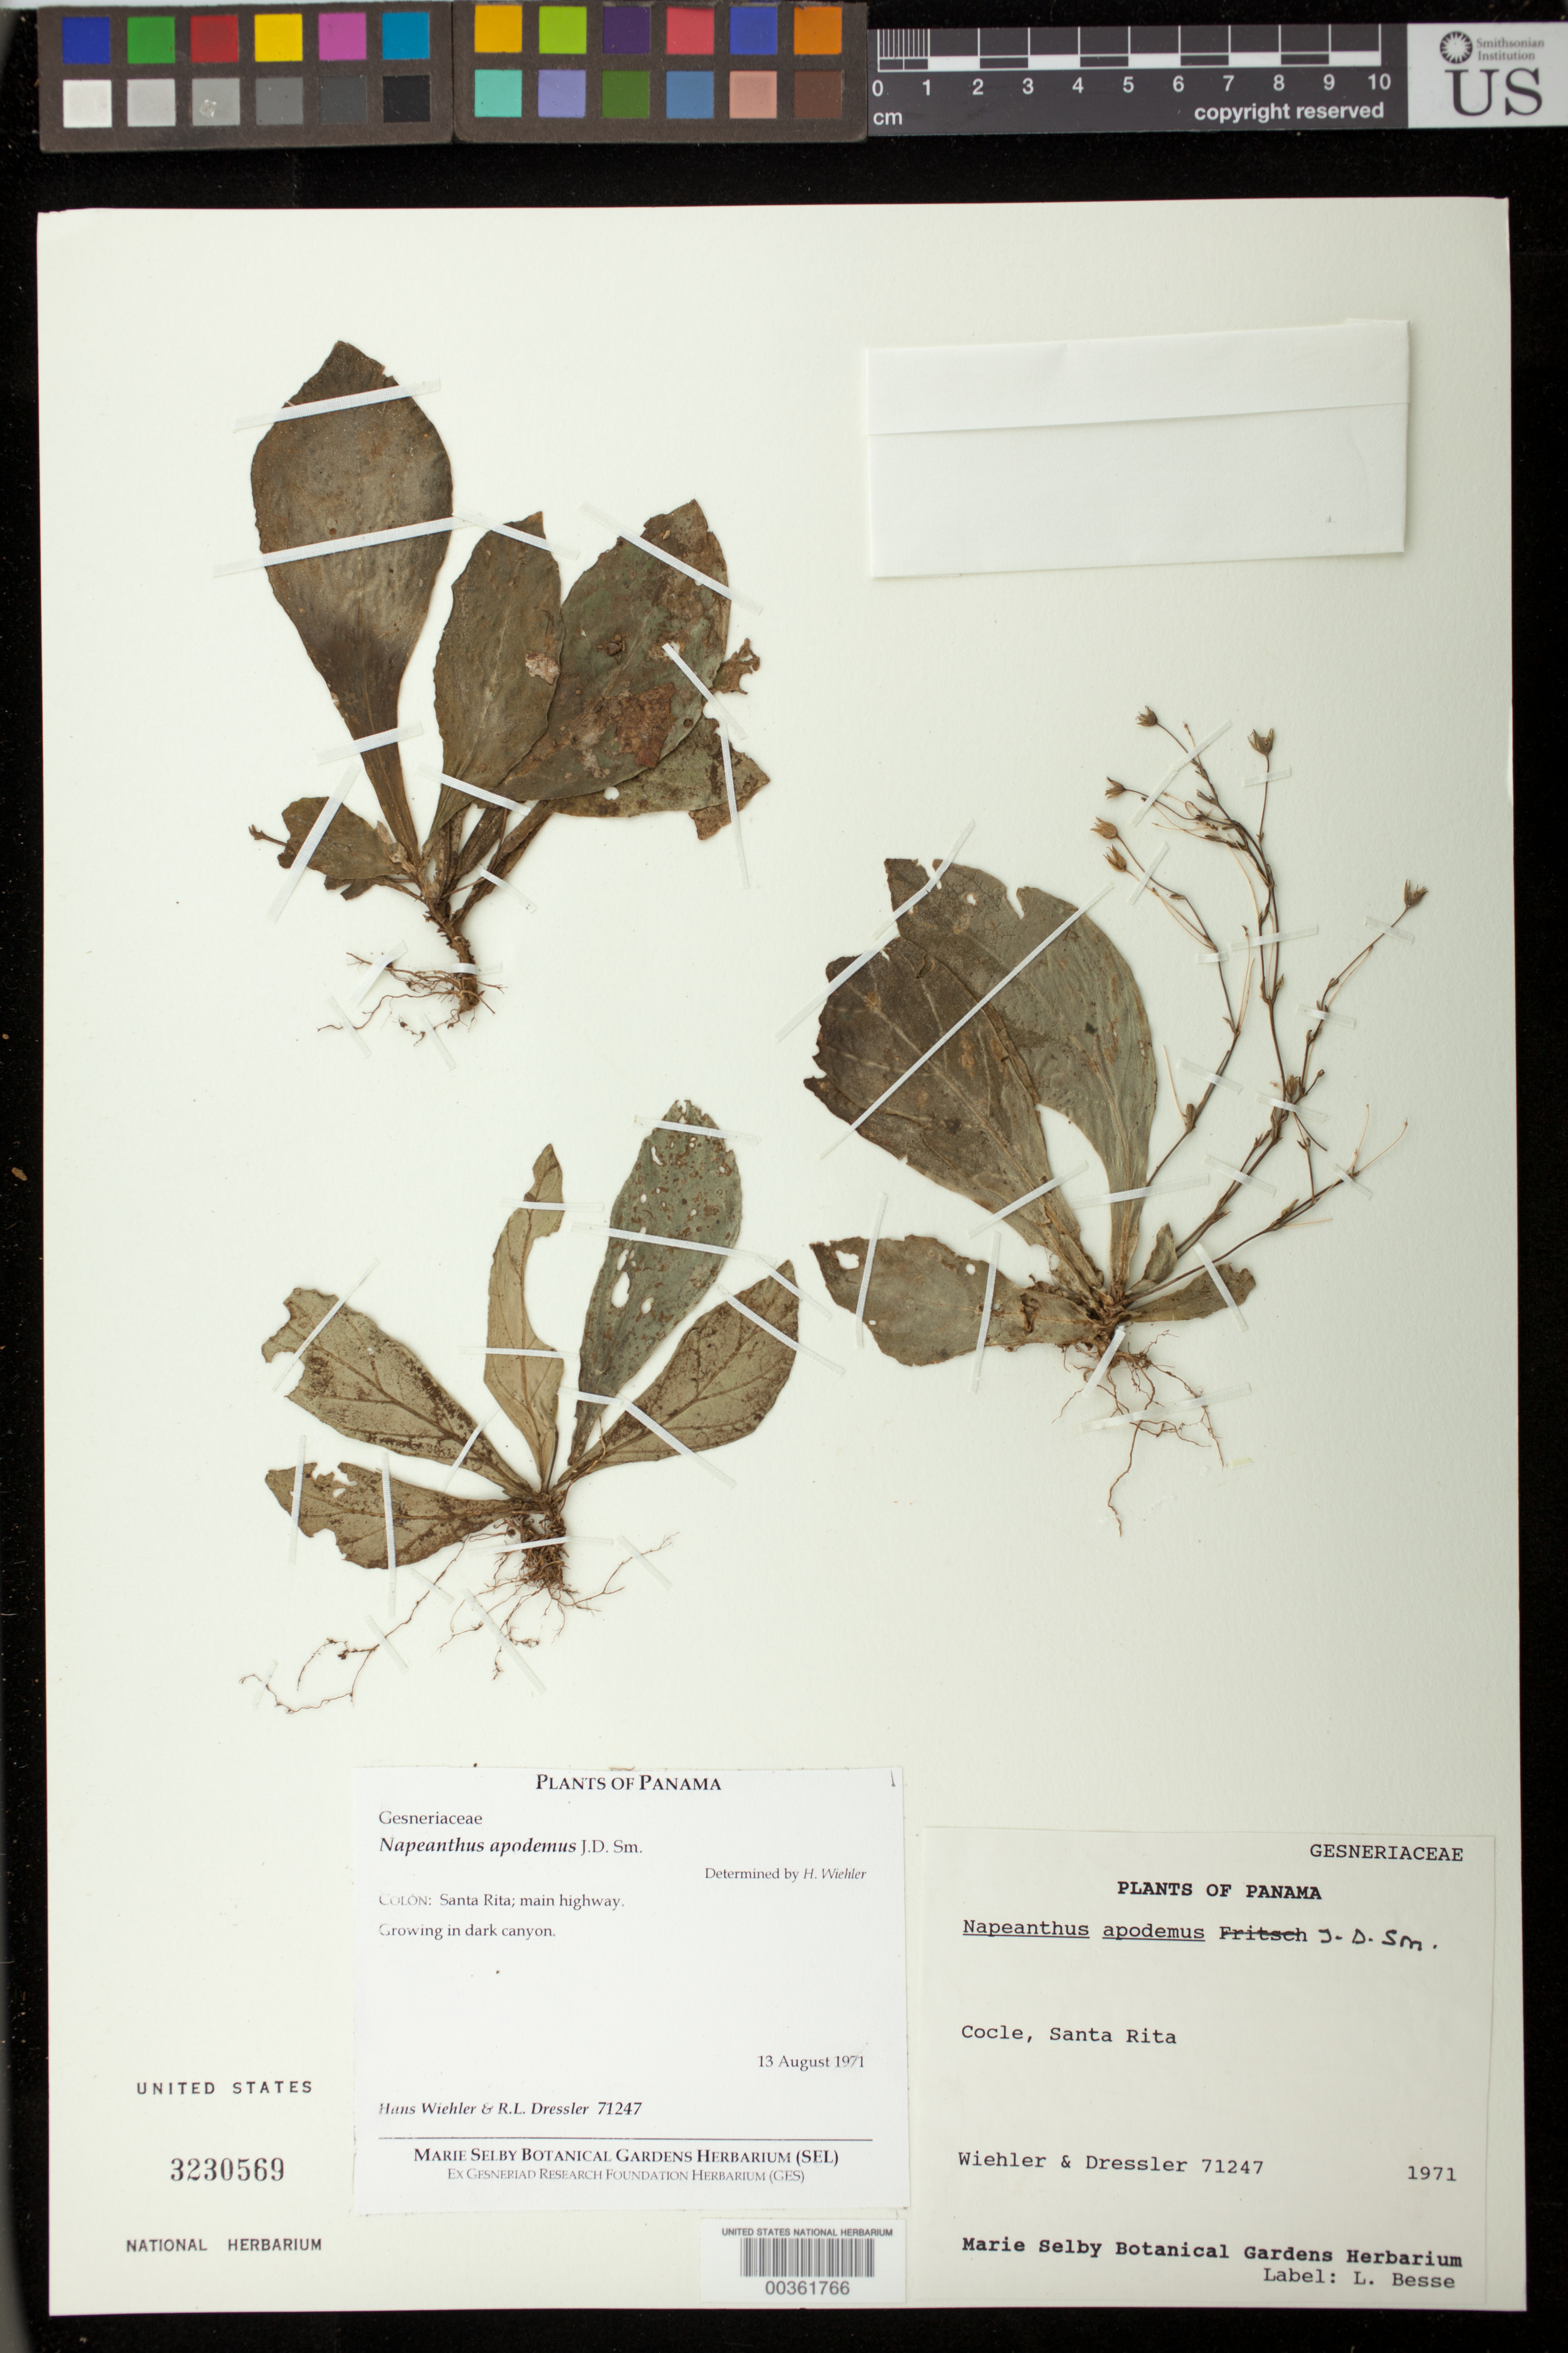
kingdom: Plantae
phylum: Tracheophyta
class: Magnoliopsida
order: Lamiales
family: Gesneriaceae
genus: Napeanthus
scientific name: Napeanthus apodemus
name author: Donn. Sm.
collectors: H. J. Wiehler & R. Dressler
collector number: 71247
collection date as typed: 13 Aug 1971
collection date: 1971-08-13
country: Panama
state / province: Colón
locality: Colón: Santa Rita, main highway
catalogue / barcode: US 3230569